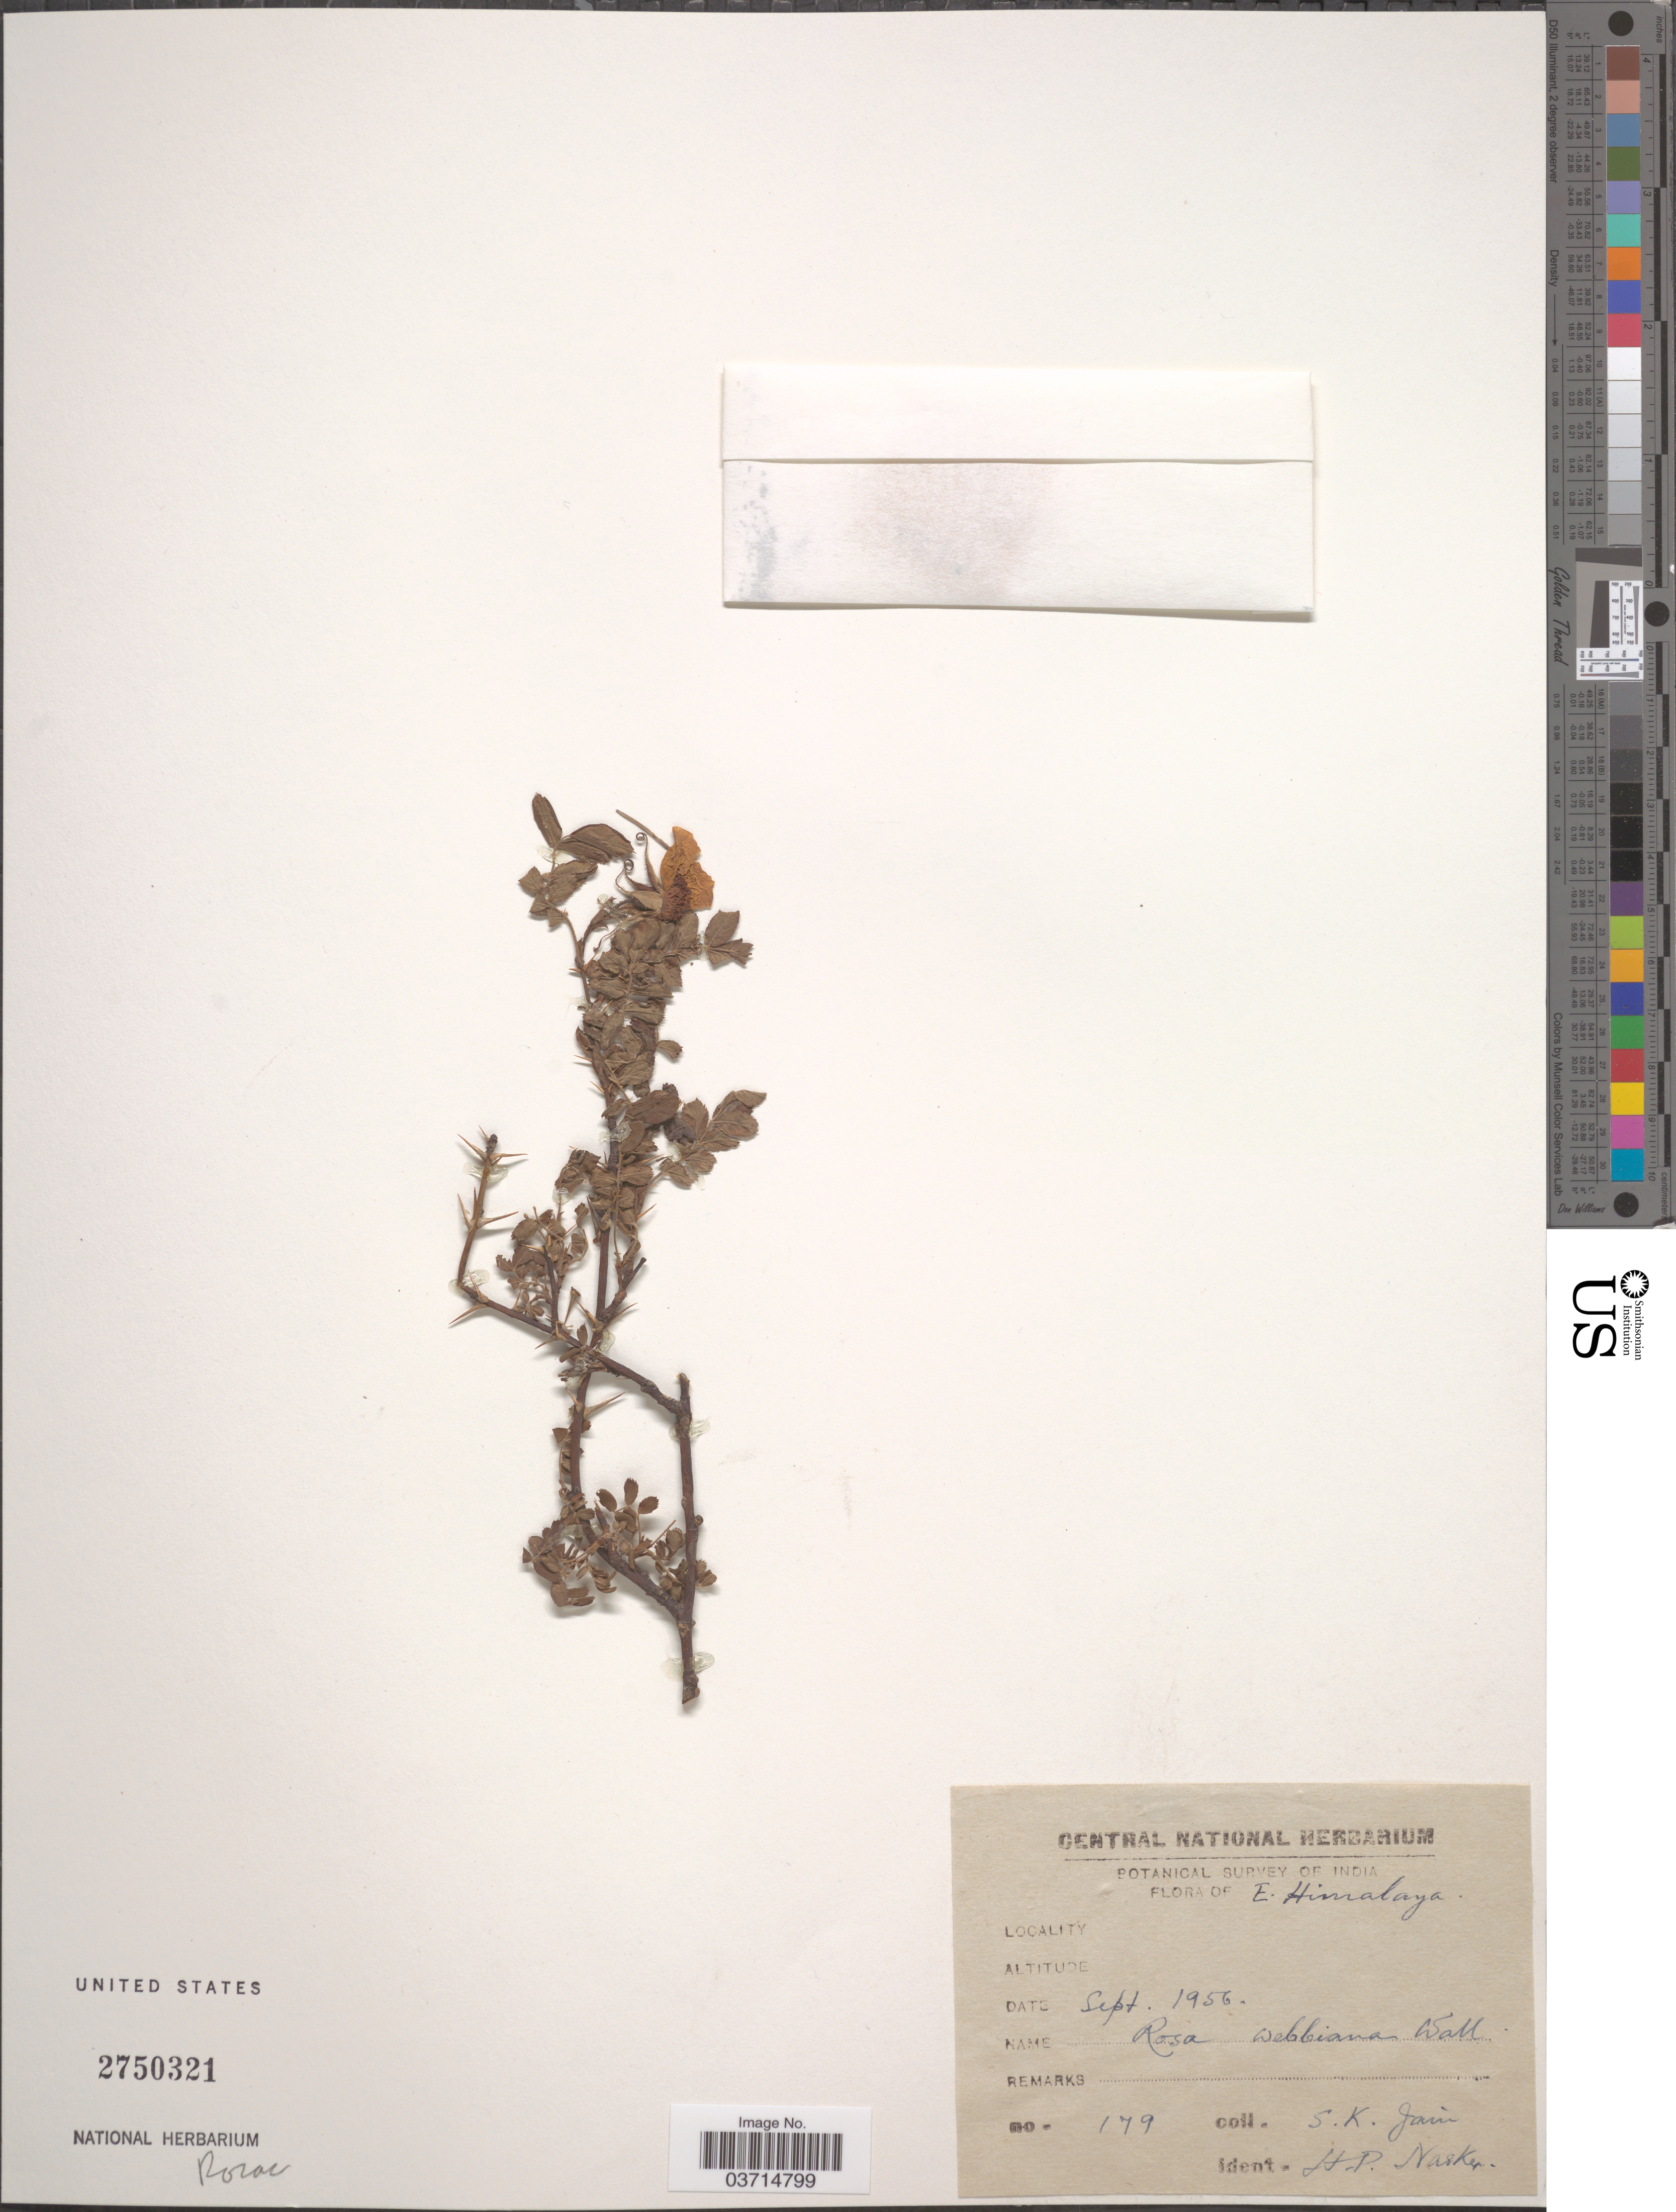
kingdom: Plantae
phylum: Tracheophyta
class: Magnoliopsida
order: Rosales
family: Rosaceae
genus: Rosa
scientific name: Rosa webbiana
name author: Wall. ex Royle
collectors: S. Jain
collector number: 179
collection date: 1956-09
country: India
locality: E. Himalaya.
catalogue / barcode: US 2750321